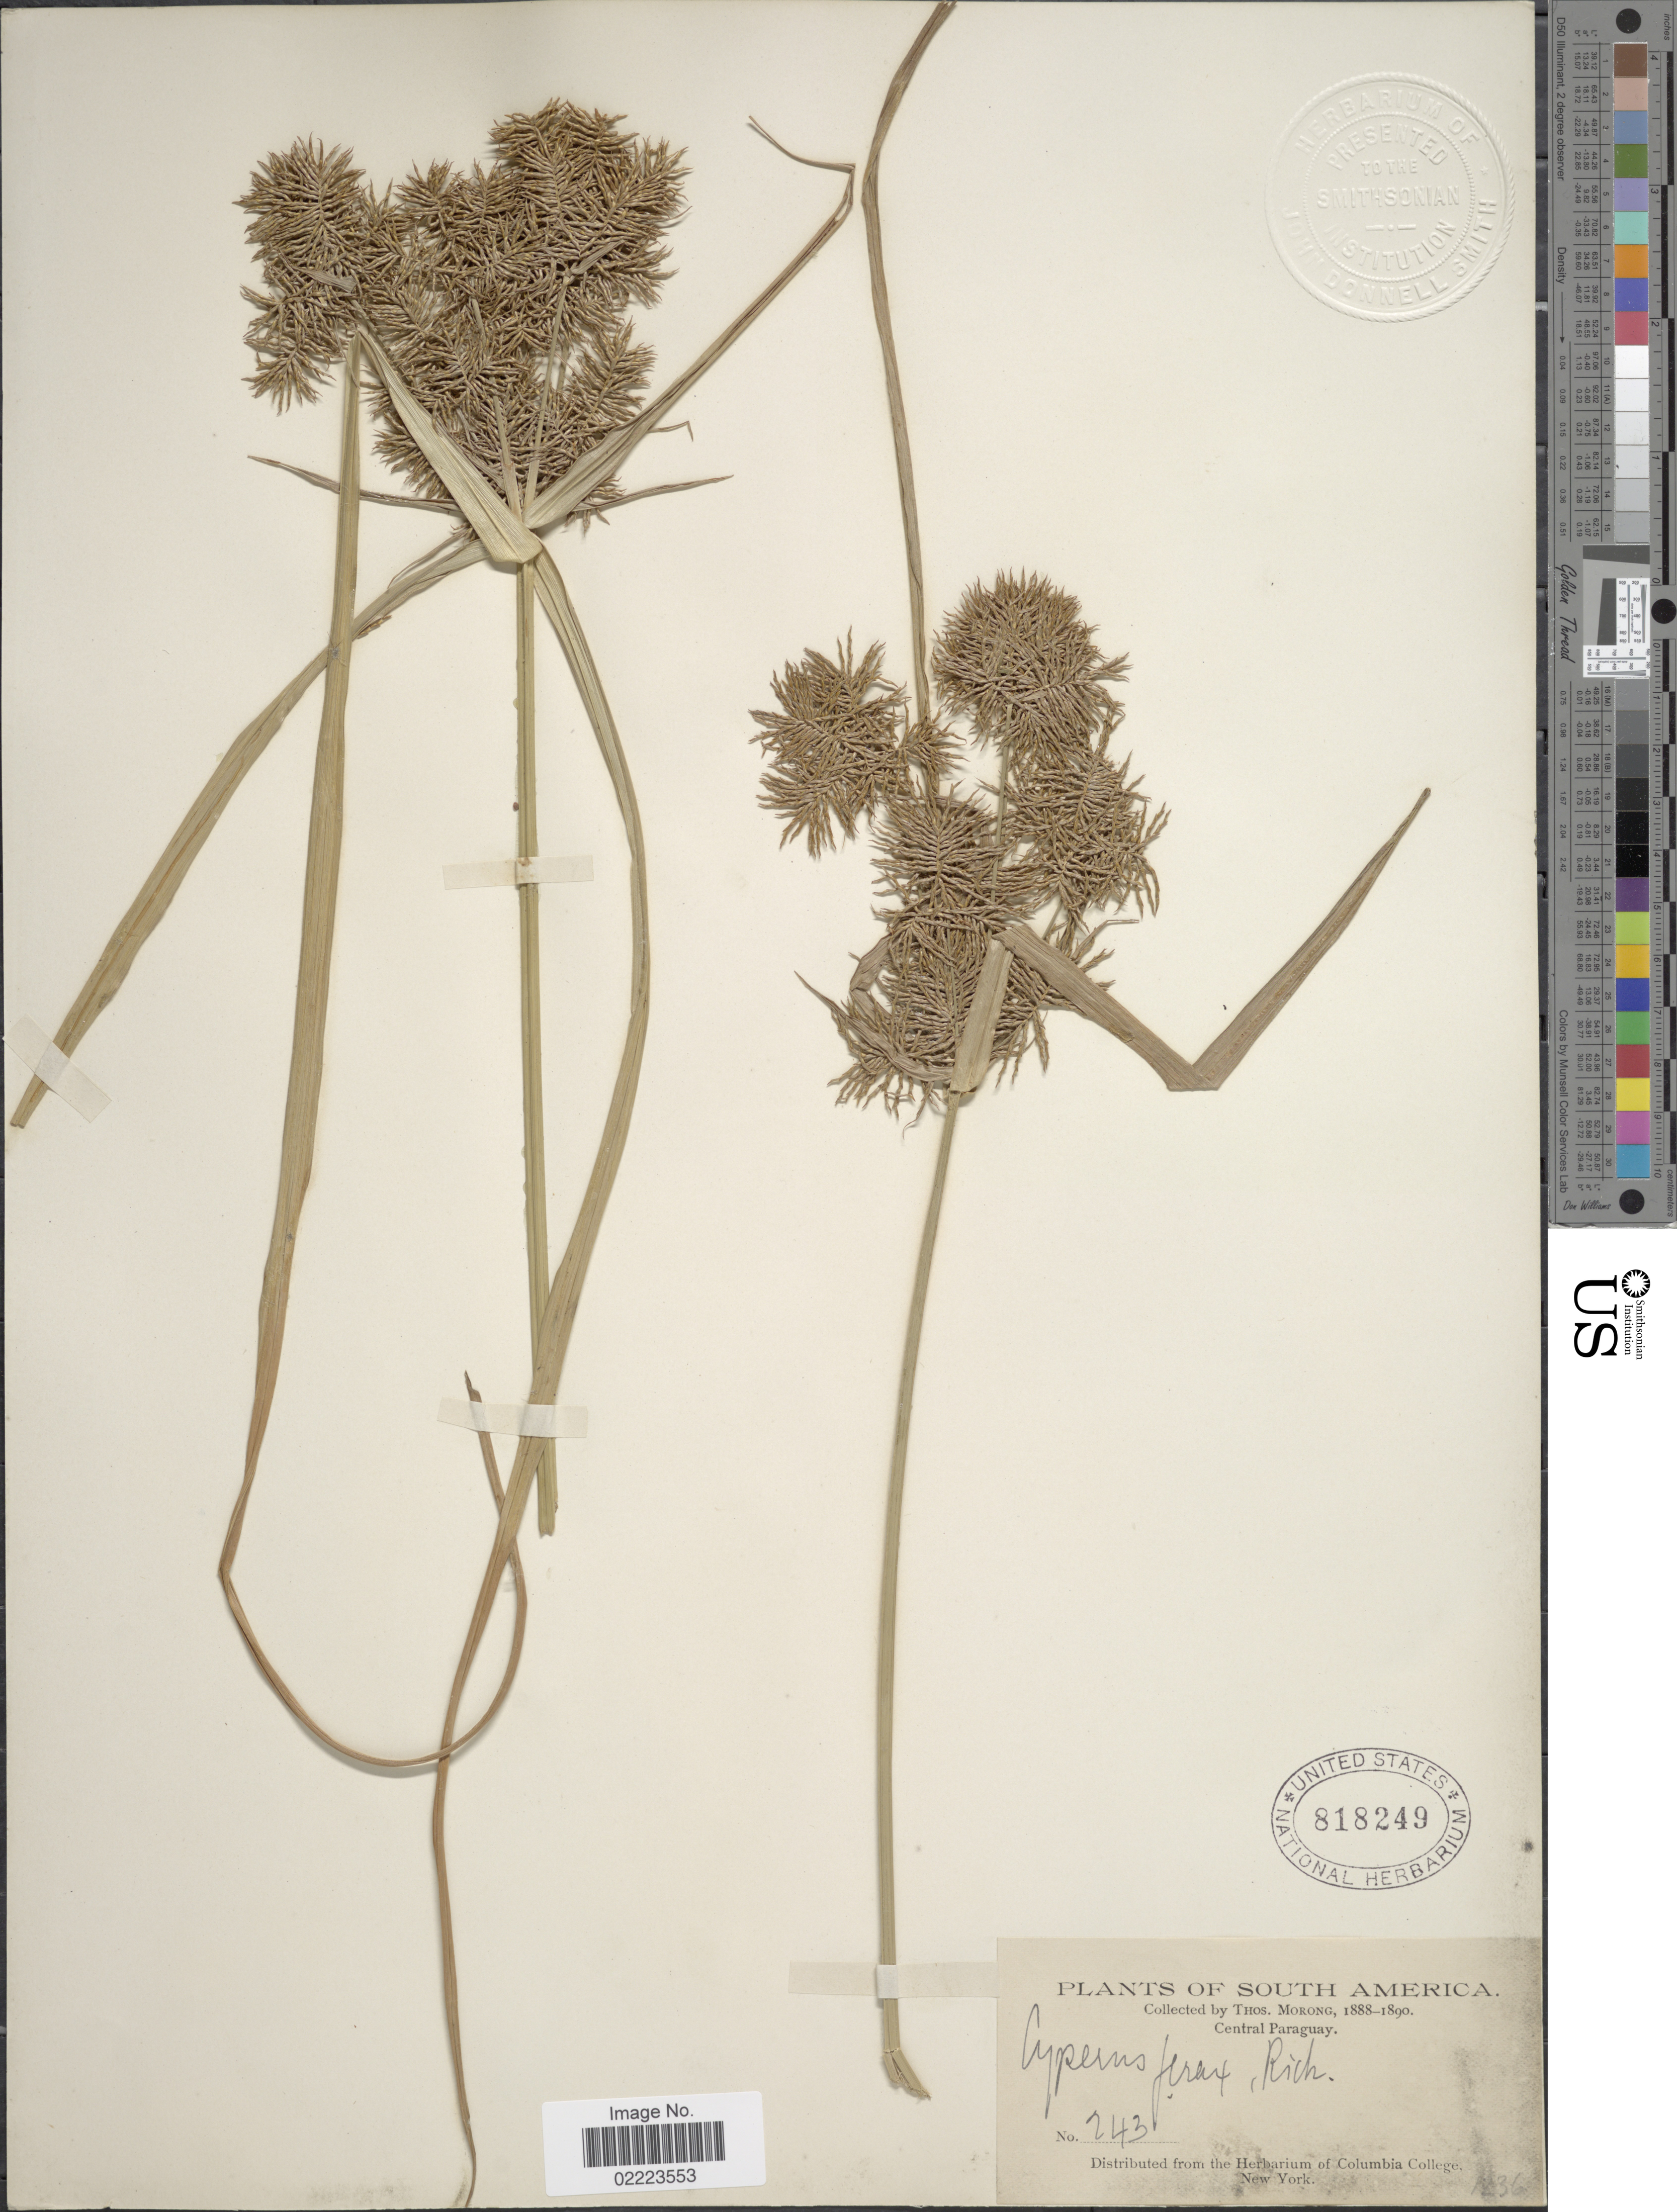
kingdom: Plantae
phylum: Tracheophyta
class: Liliopsida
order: Poales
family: Cyperaceae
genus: Cyperus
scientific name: Cyperus odoratus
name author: L.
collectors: ex herb. T. Morong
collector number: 243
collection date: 1888/1890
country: Paraguay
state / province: Central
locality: Central Paraguay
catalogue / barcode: US 818249